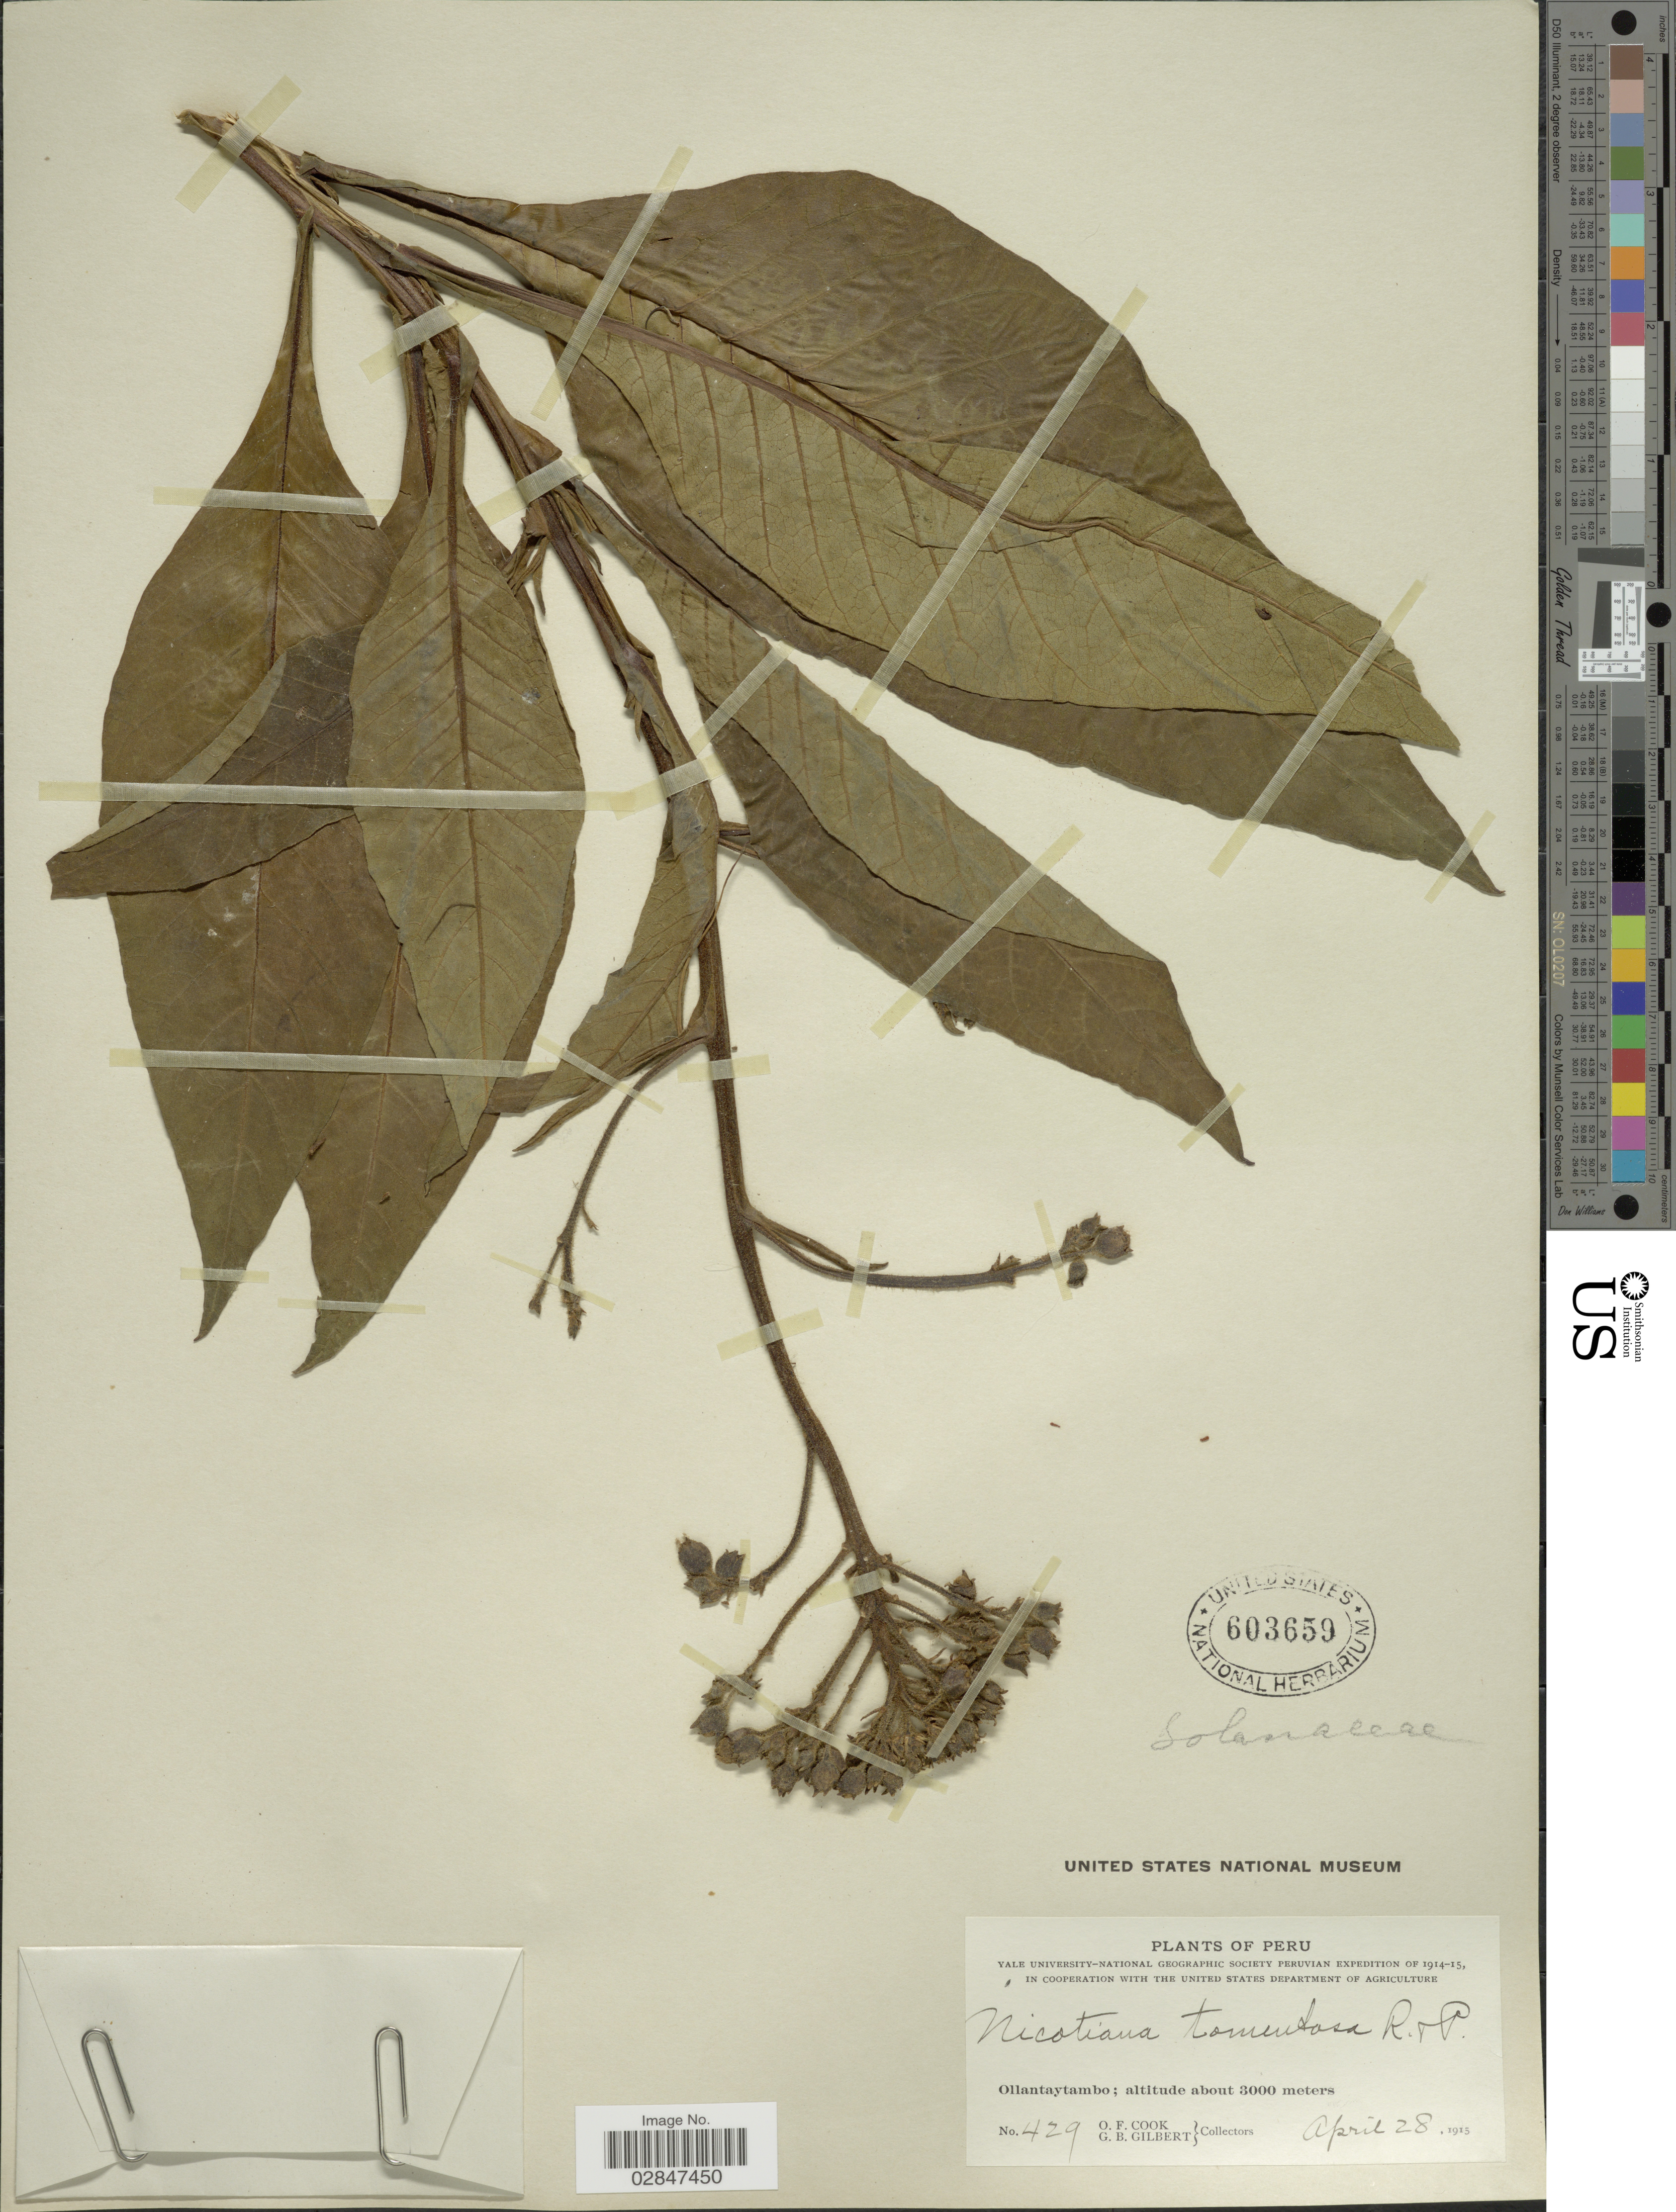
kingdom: Plantae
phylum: Tracheophyta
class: Magnoliopsida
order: Solanales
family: Solanaceae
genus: Nicotiana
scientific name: Nicotiana tomentosa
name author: Ruiz & Pav.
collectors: O. F. Cook & G. B. Gilbert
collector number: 429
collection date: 1915-04-28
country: Peru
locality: Ollantaytambo.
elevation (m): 3000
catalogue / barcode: US 603659